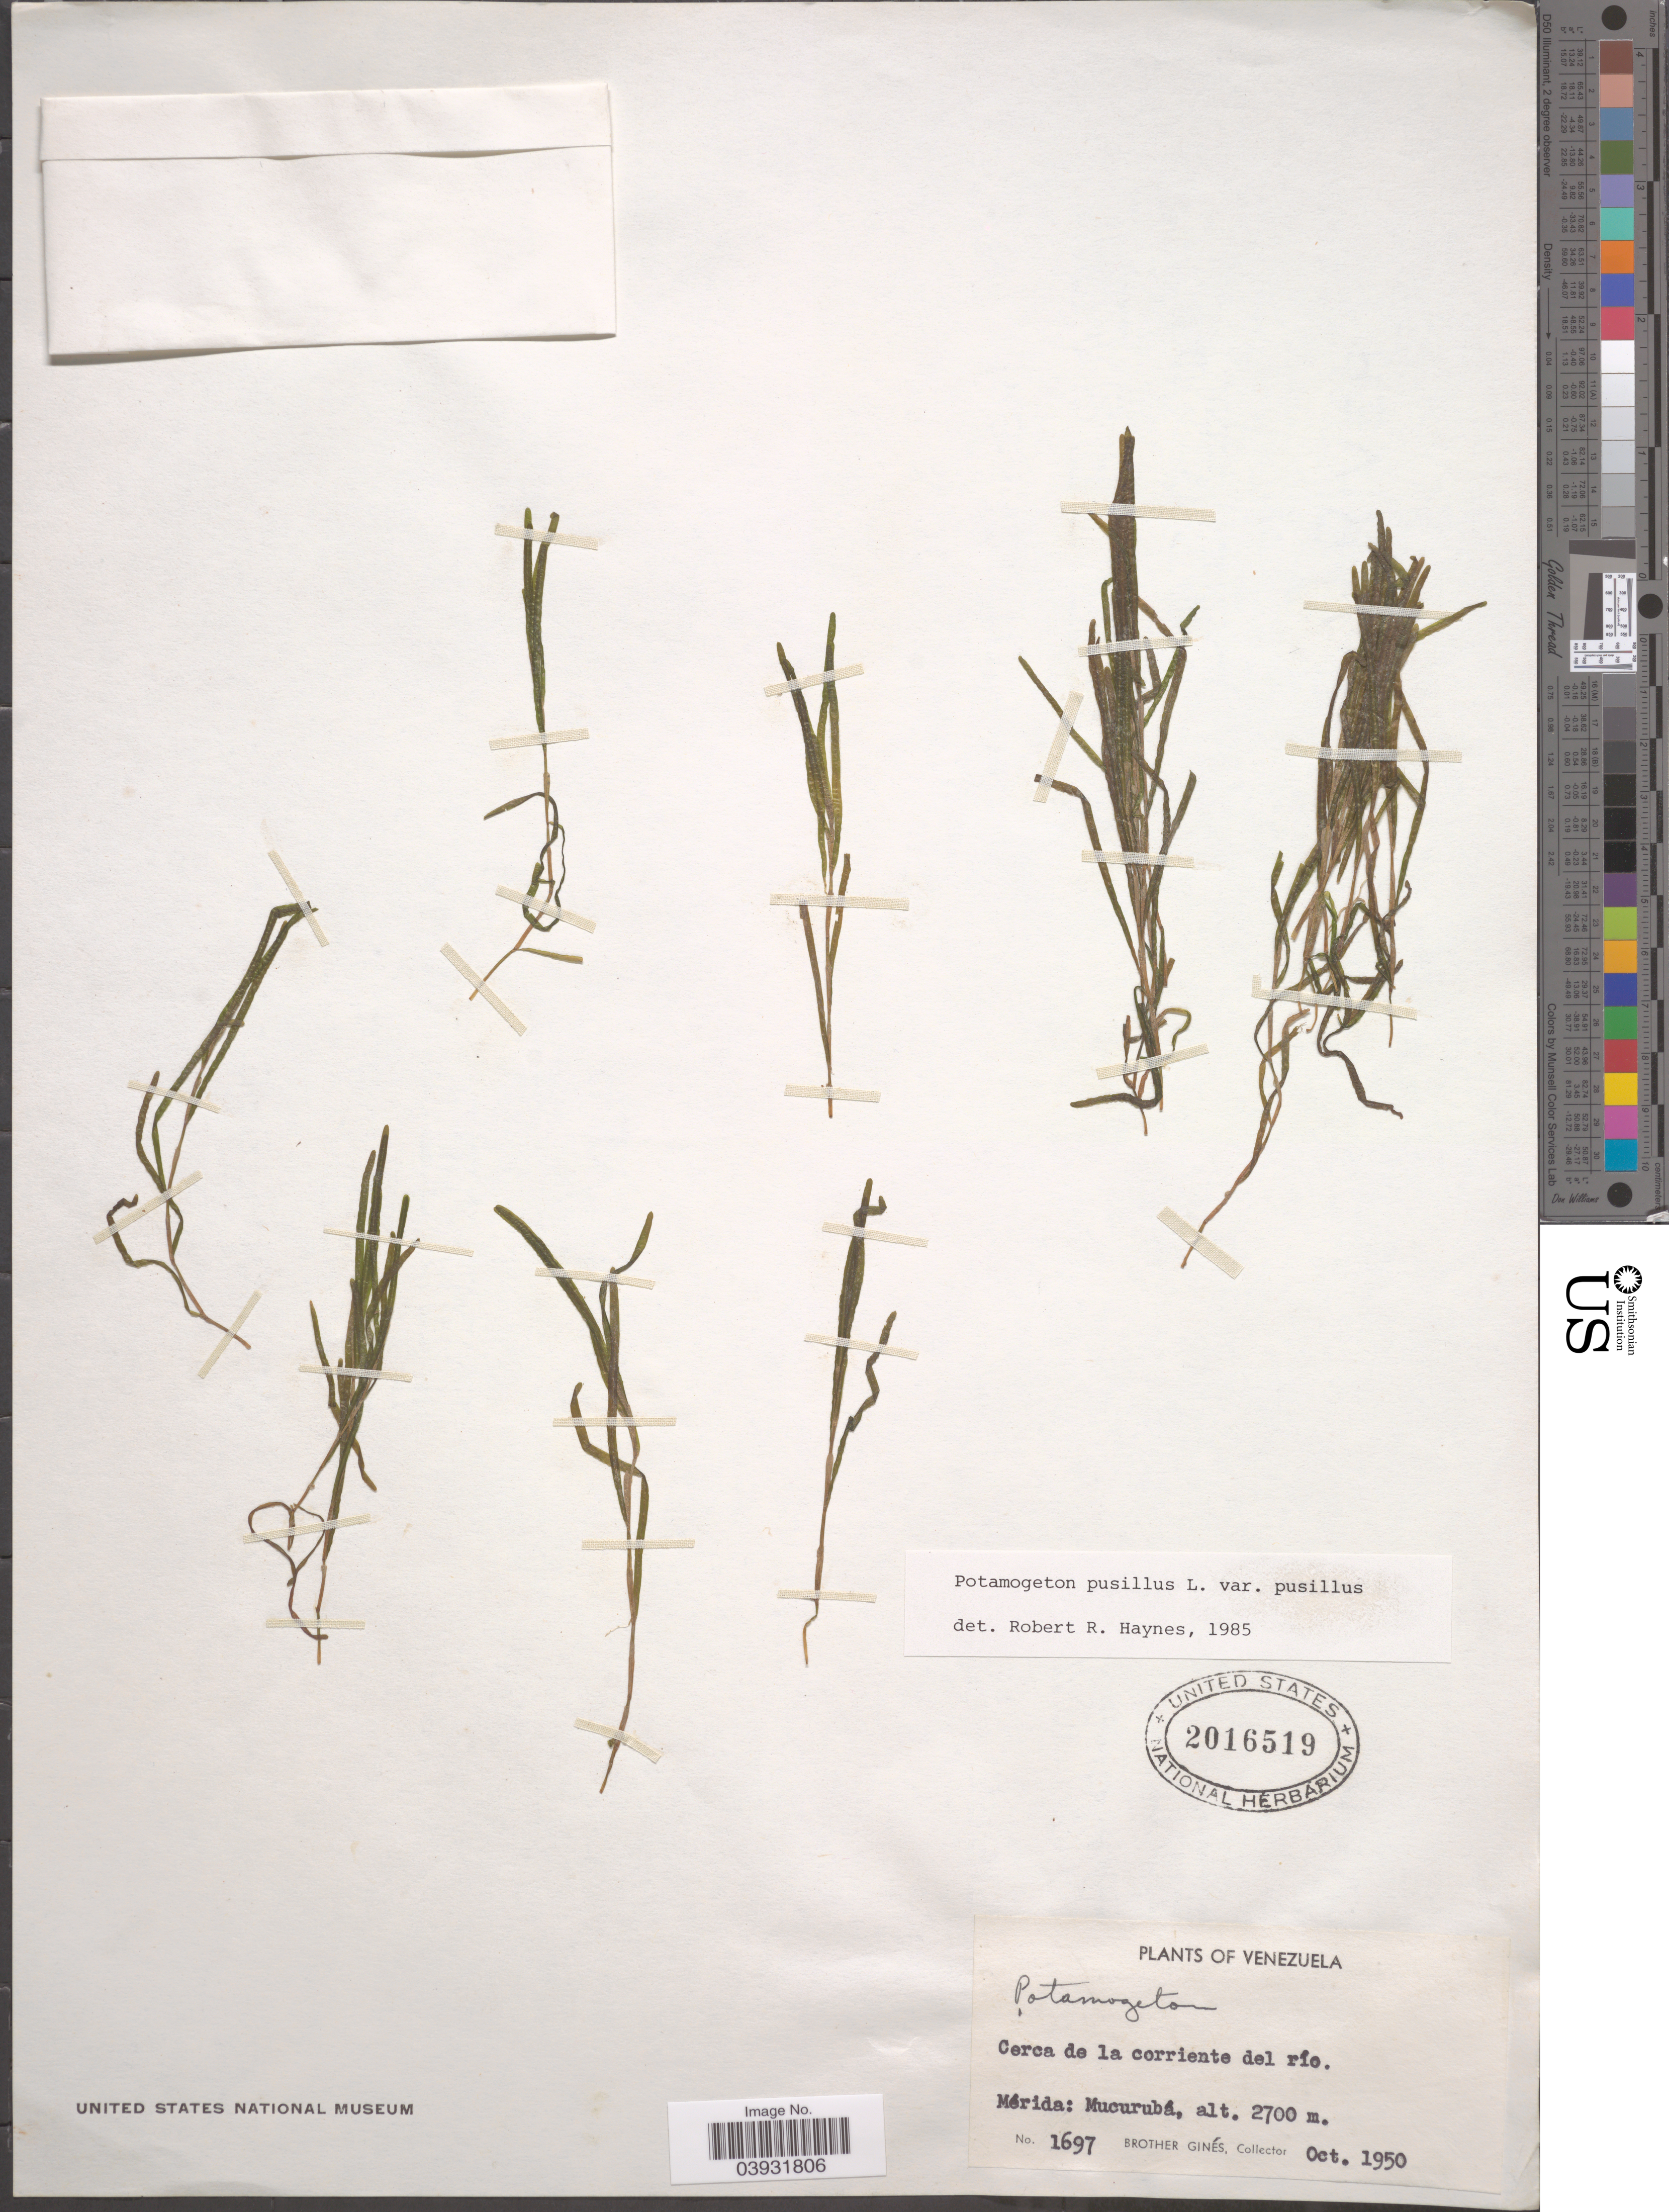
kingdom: Plantae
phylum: Tracheophyta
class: Liliopsida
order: Alismatales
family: Potamogetonaceae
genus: Potamogeton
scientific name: Potamogeton pusillus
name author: L.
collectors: Bro. Gines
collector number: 1697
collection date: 1950-10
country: Venezuela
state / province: Merida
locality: Mucurubá.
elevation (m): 2700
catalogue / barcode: US 2016519